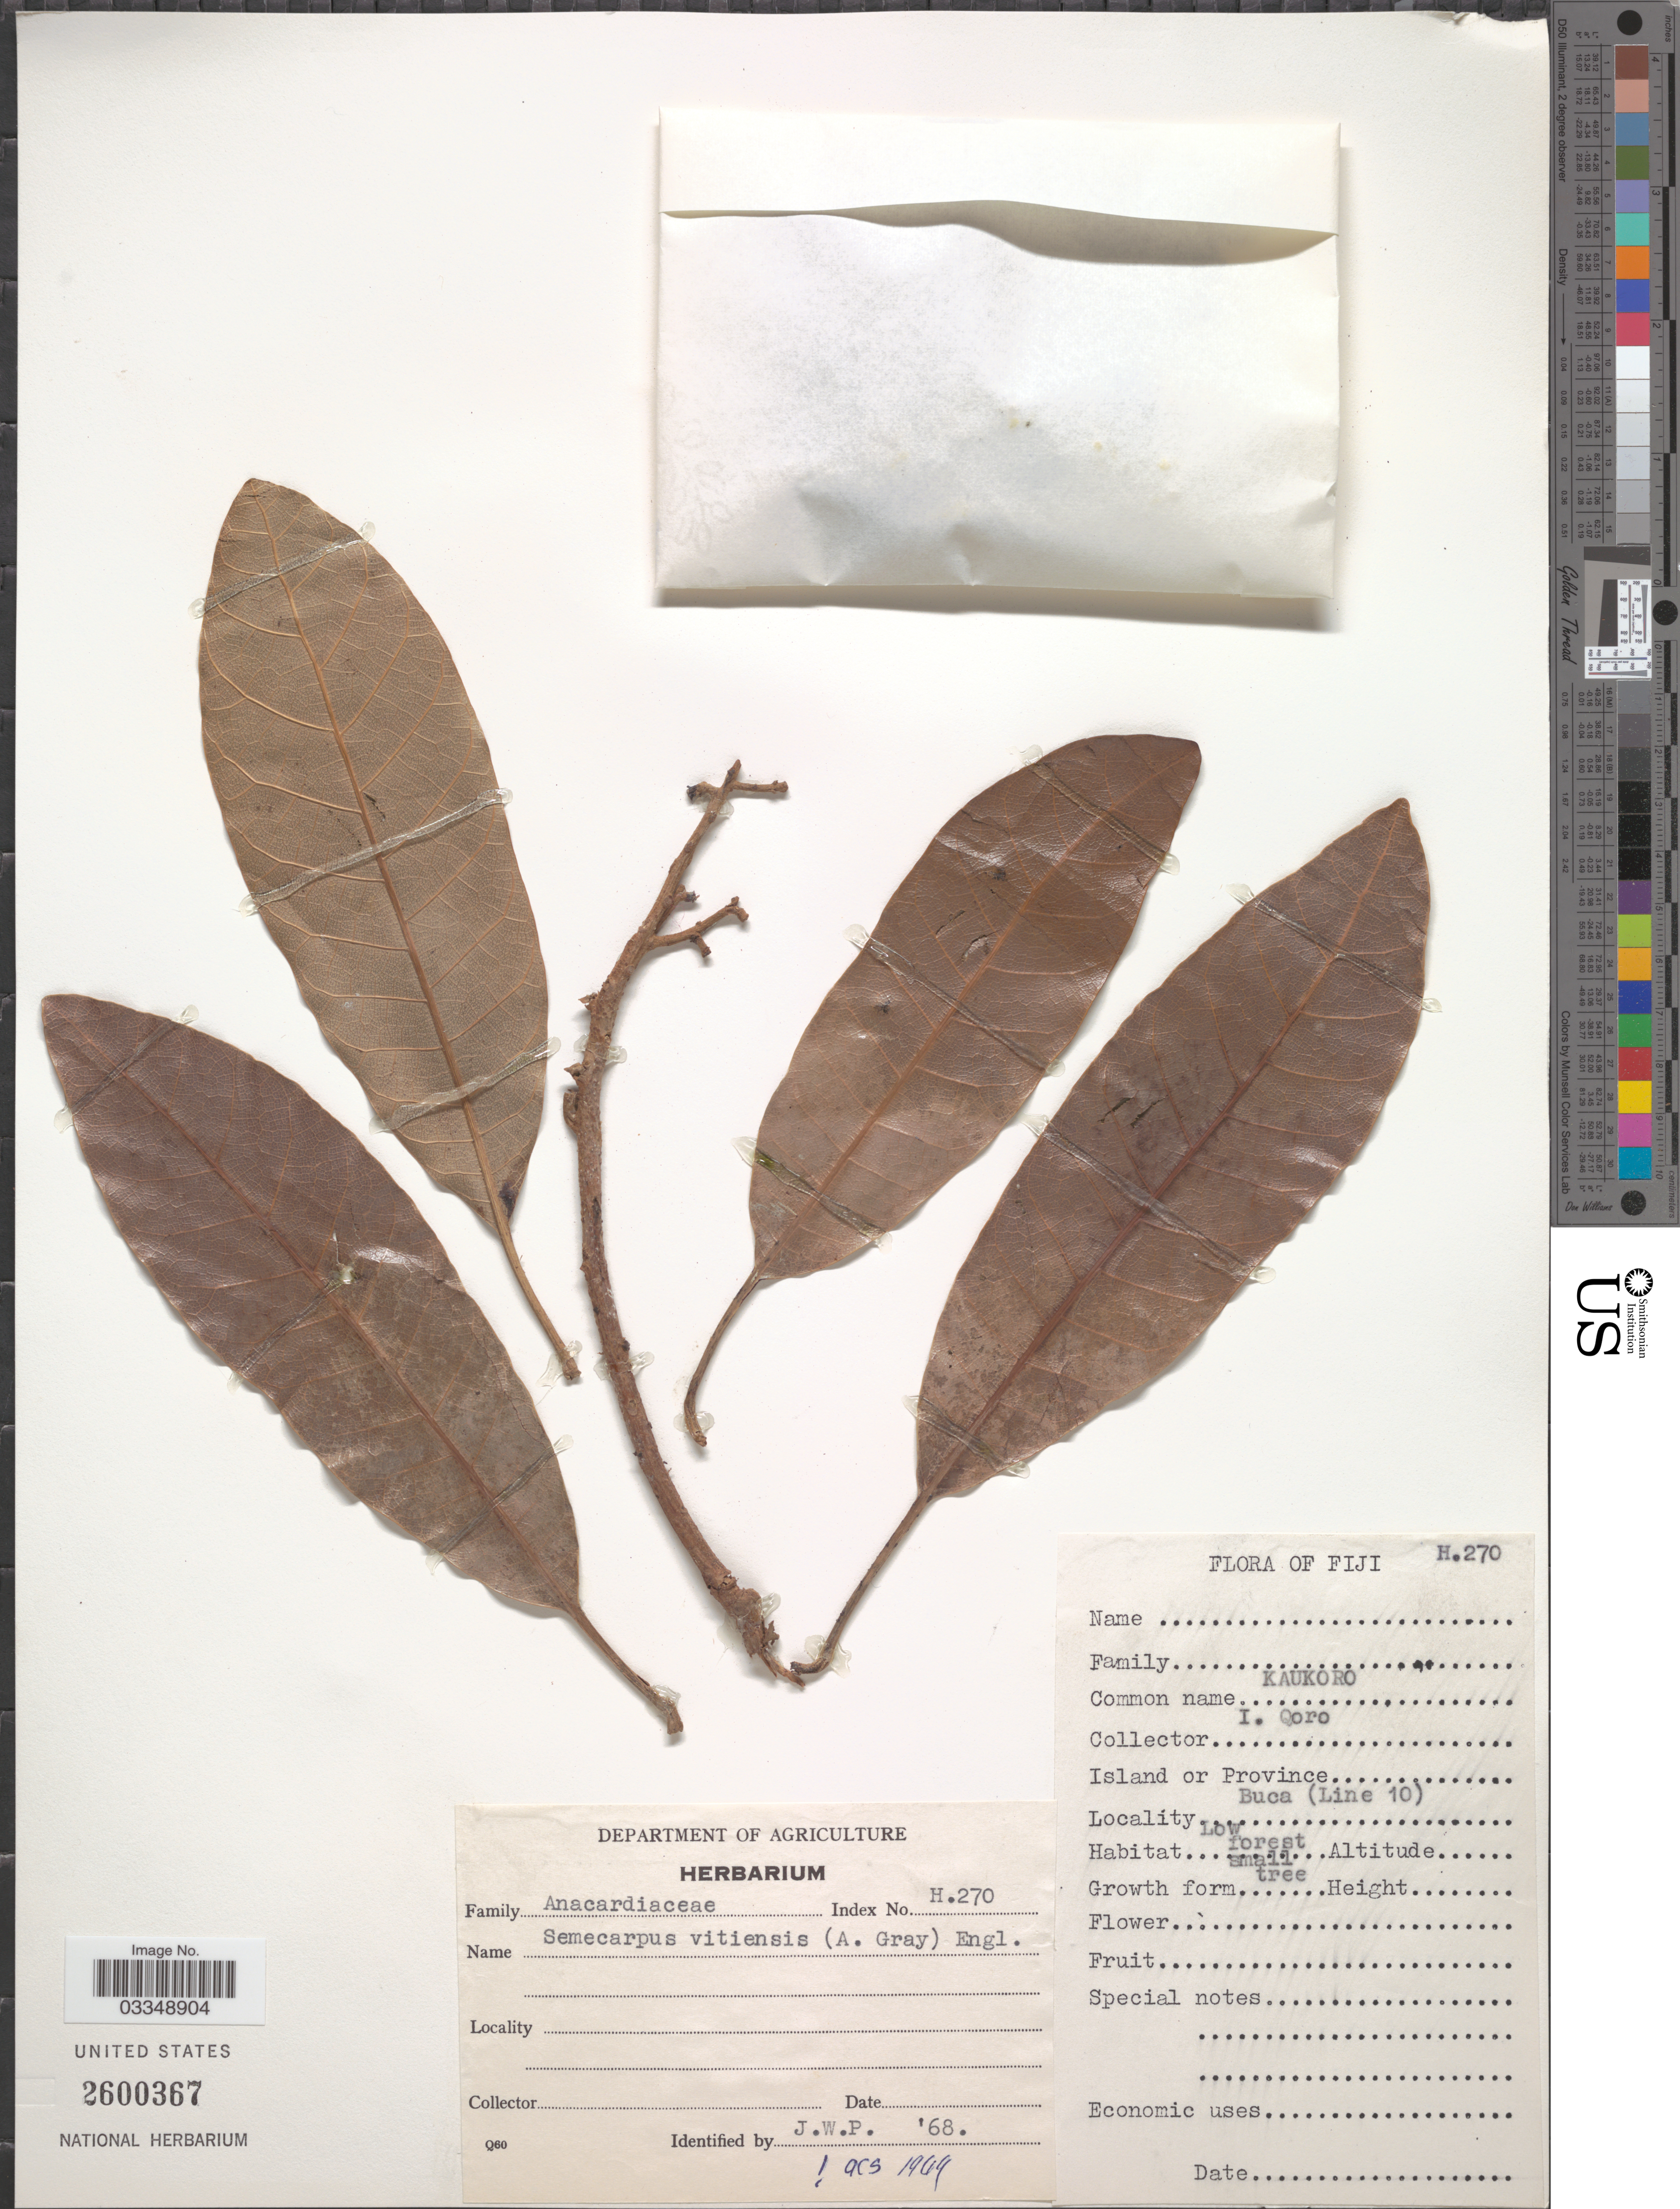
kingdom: Plantae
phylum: Tracheophyta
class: Magnoliopsida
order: Sapindales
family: Anacardiaceae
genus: Semecarpus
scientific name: Semecarpus vitiensis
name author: (A. Gray) Engl.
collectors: I. Qoro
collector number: H270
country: Fiji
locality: Island or Province Buca (Line 10).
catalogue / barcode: US 2600367